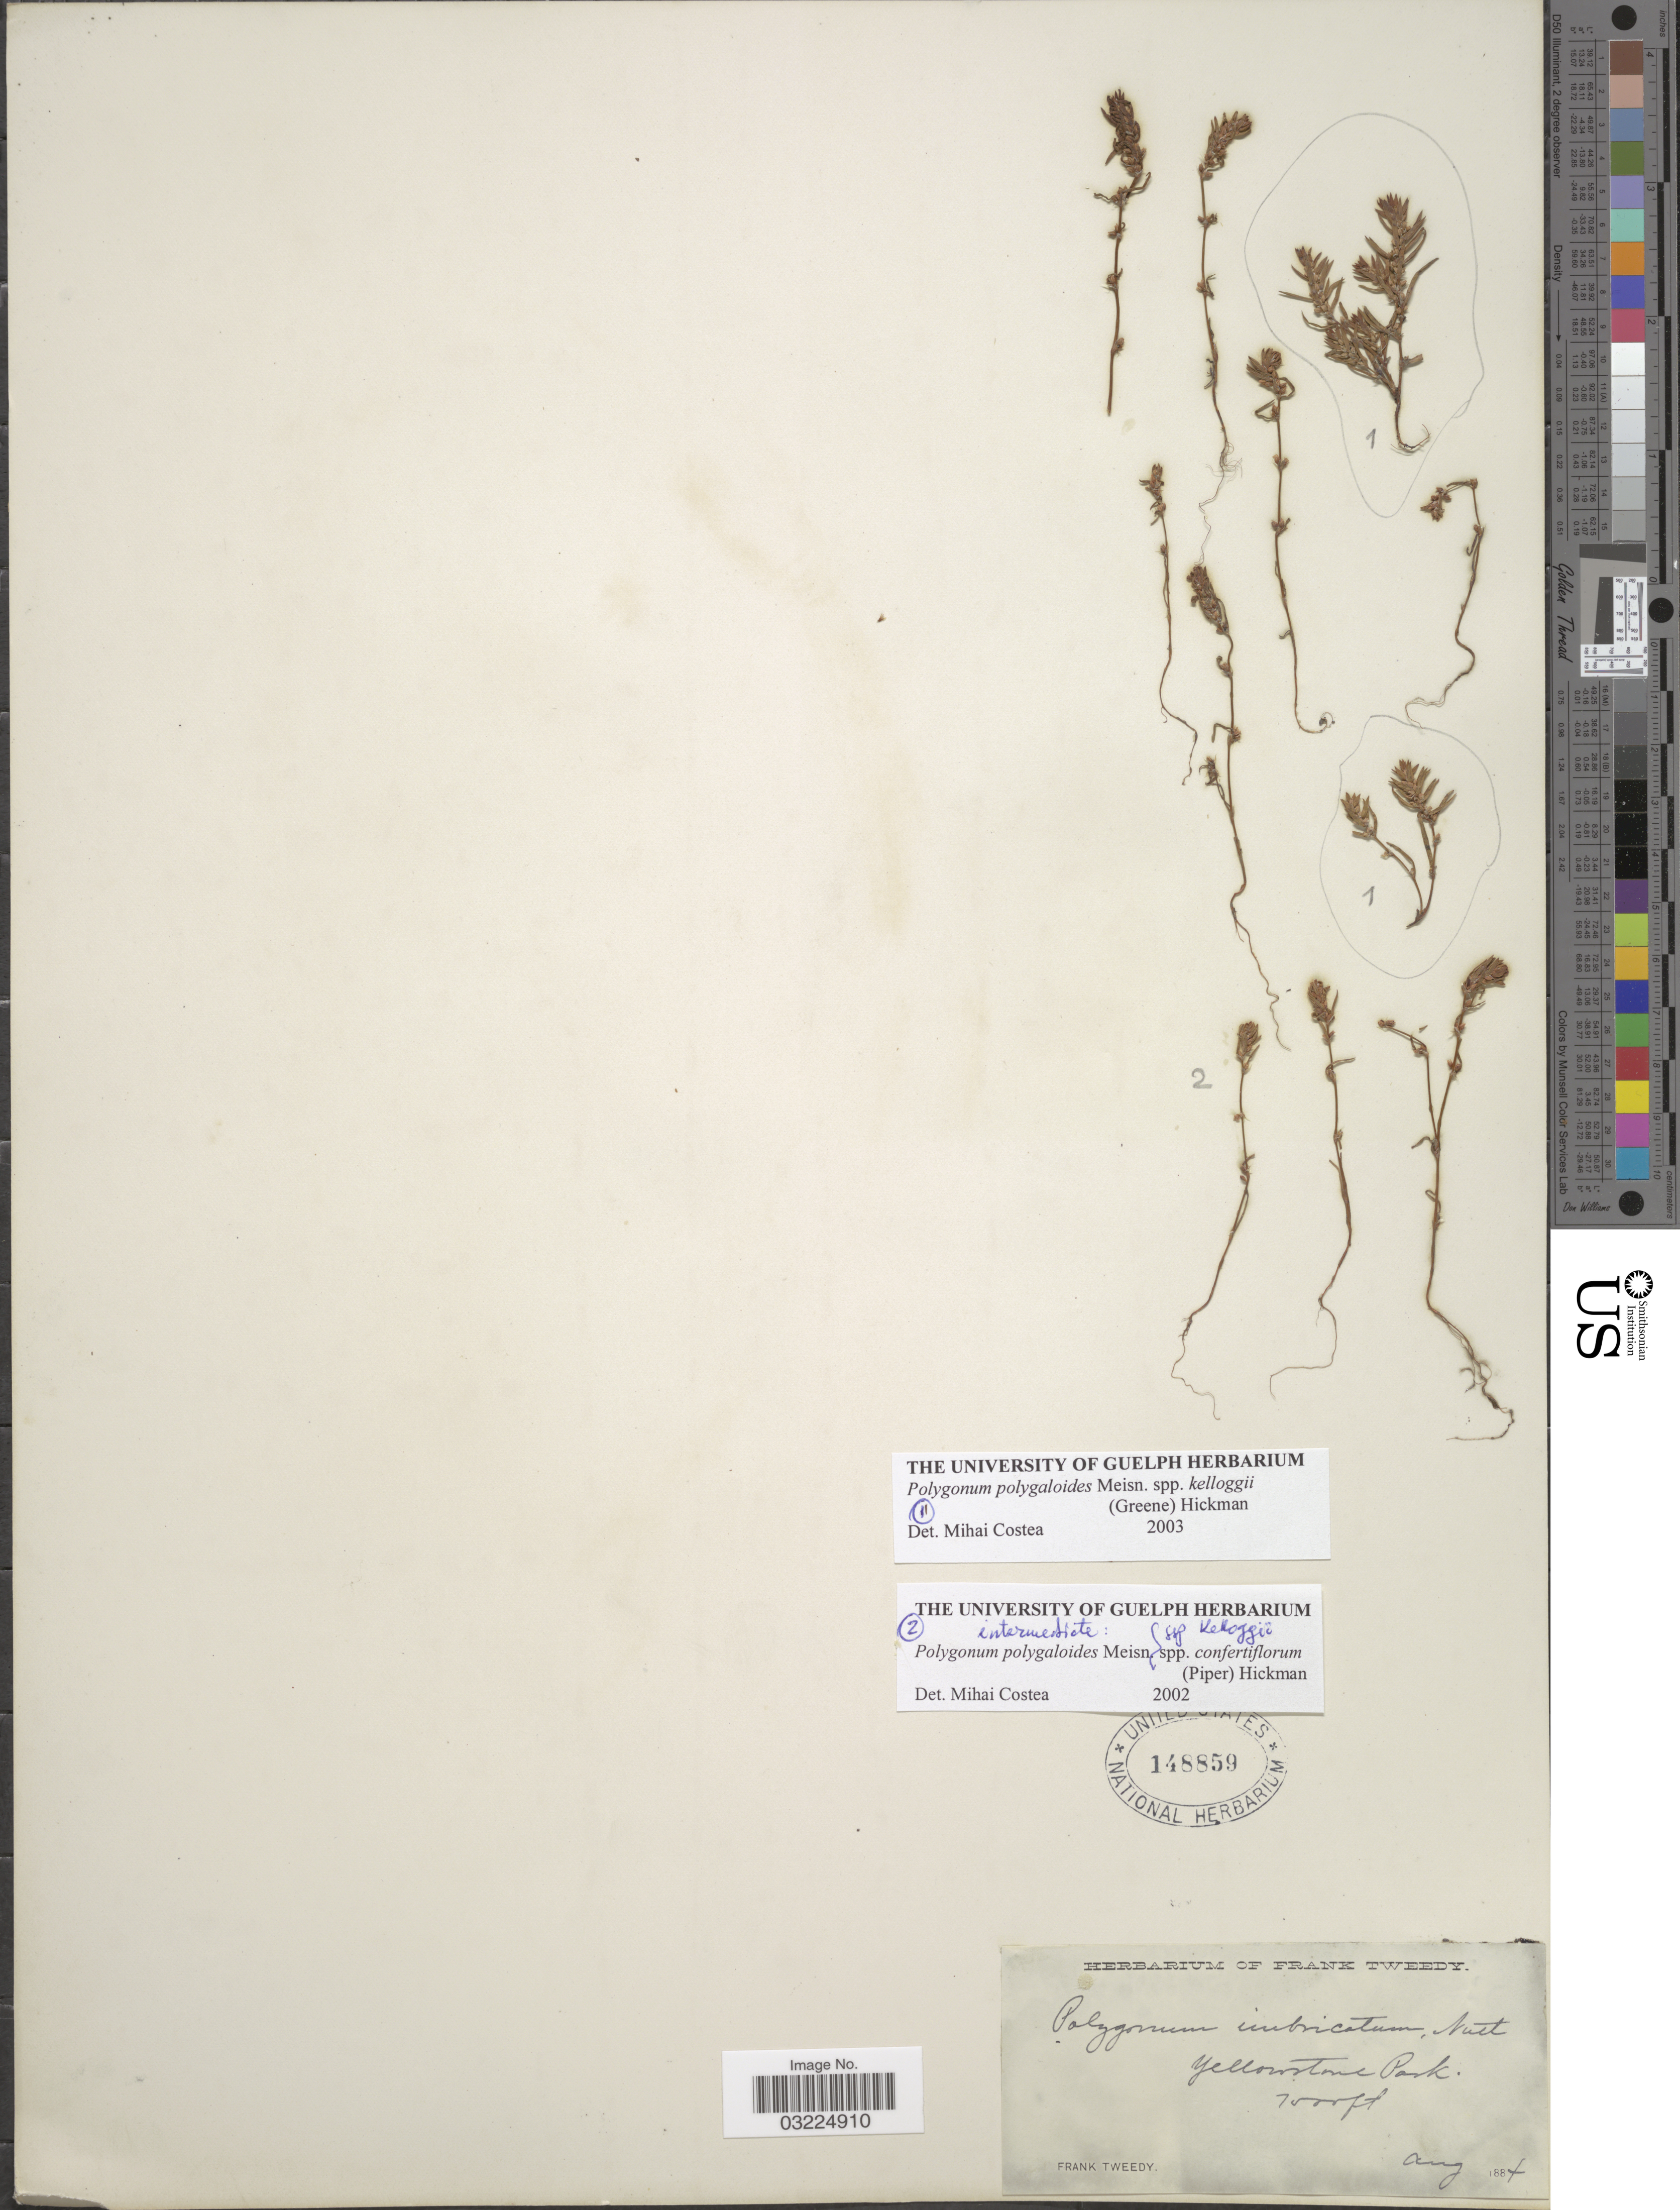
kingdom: Plantae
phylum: Tracheophyta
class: Magnoliopsida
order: Caryophyllales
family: Polygonaceae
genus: Polygonum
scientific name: Polygonum polygaloides subsp. kelloggii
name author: (Greene) Hickman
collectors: F. Tweedy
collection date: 1884-08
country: United States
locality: Yellowstone Park.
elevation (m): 2134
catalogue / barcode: US 148859